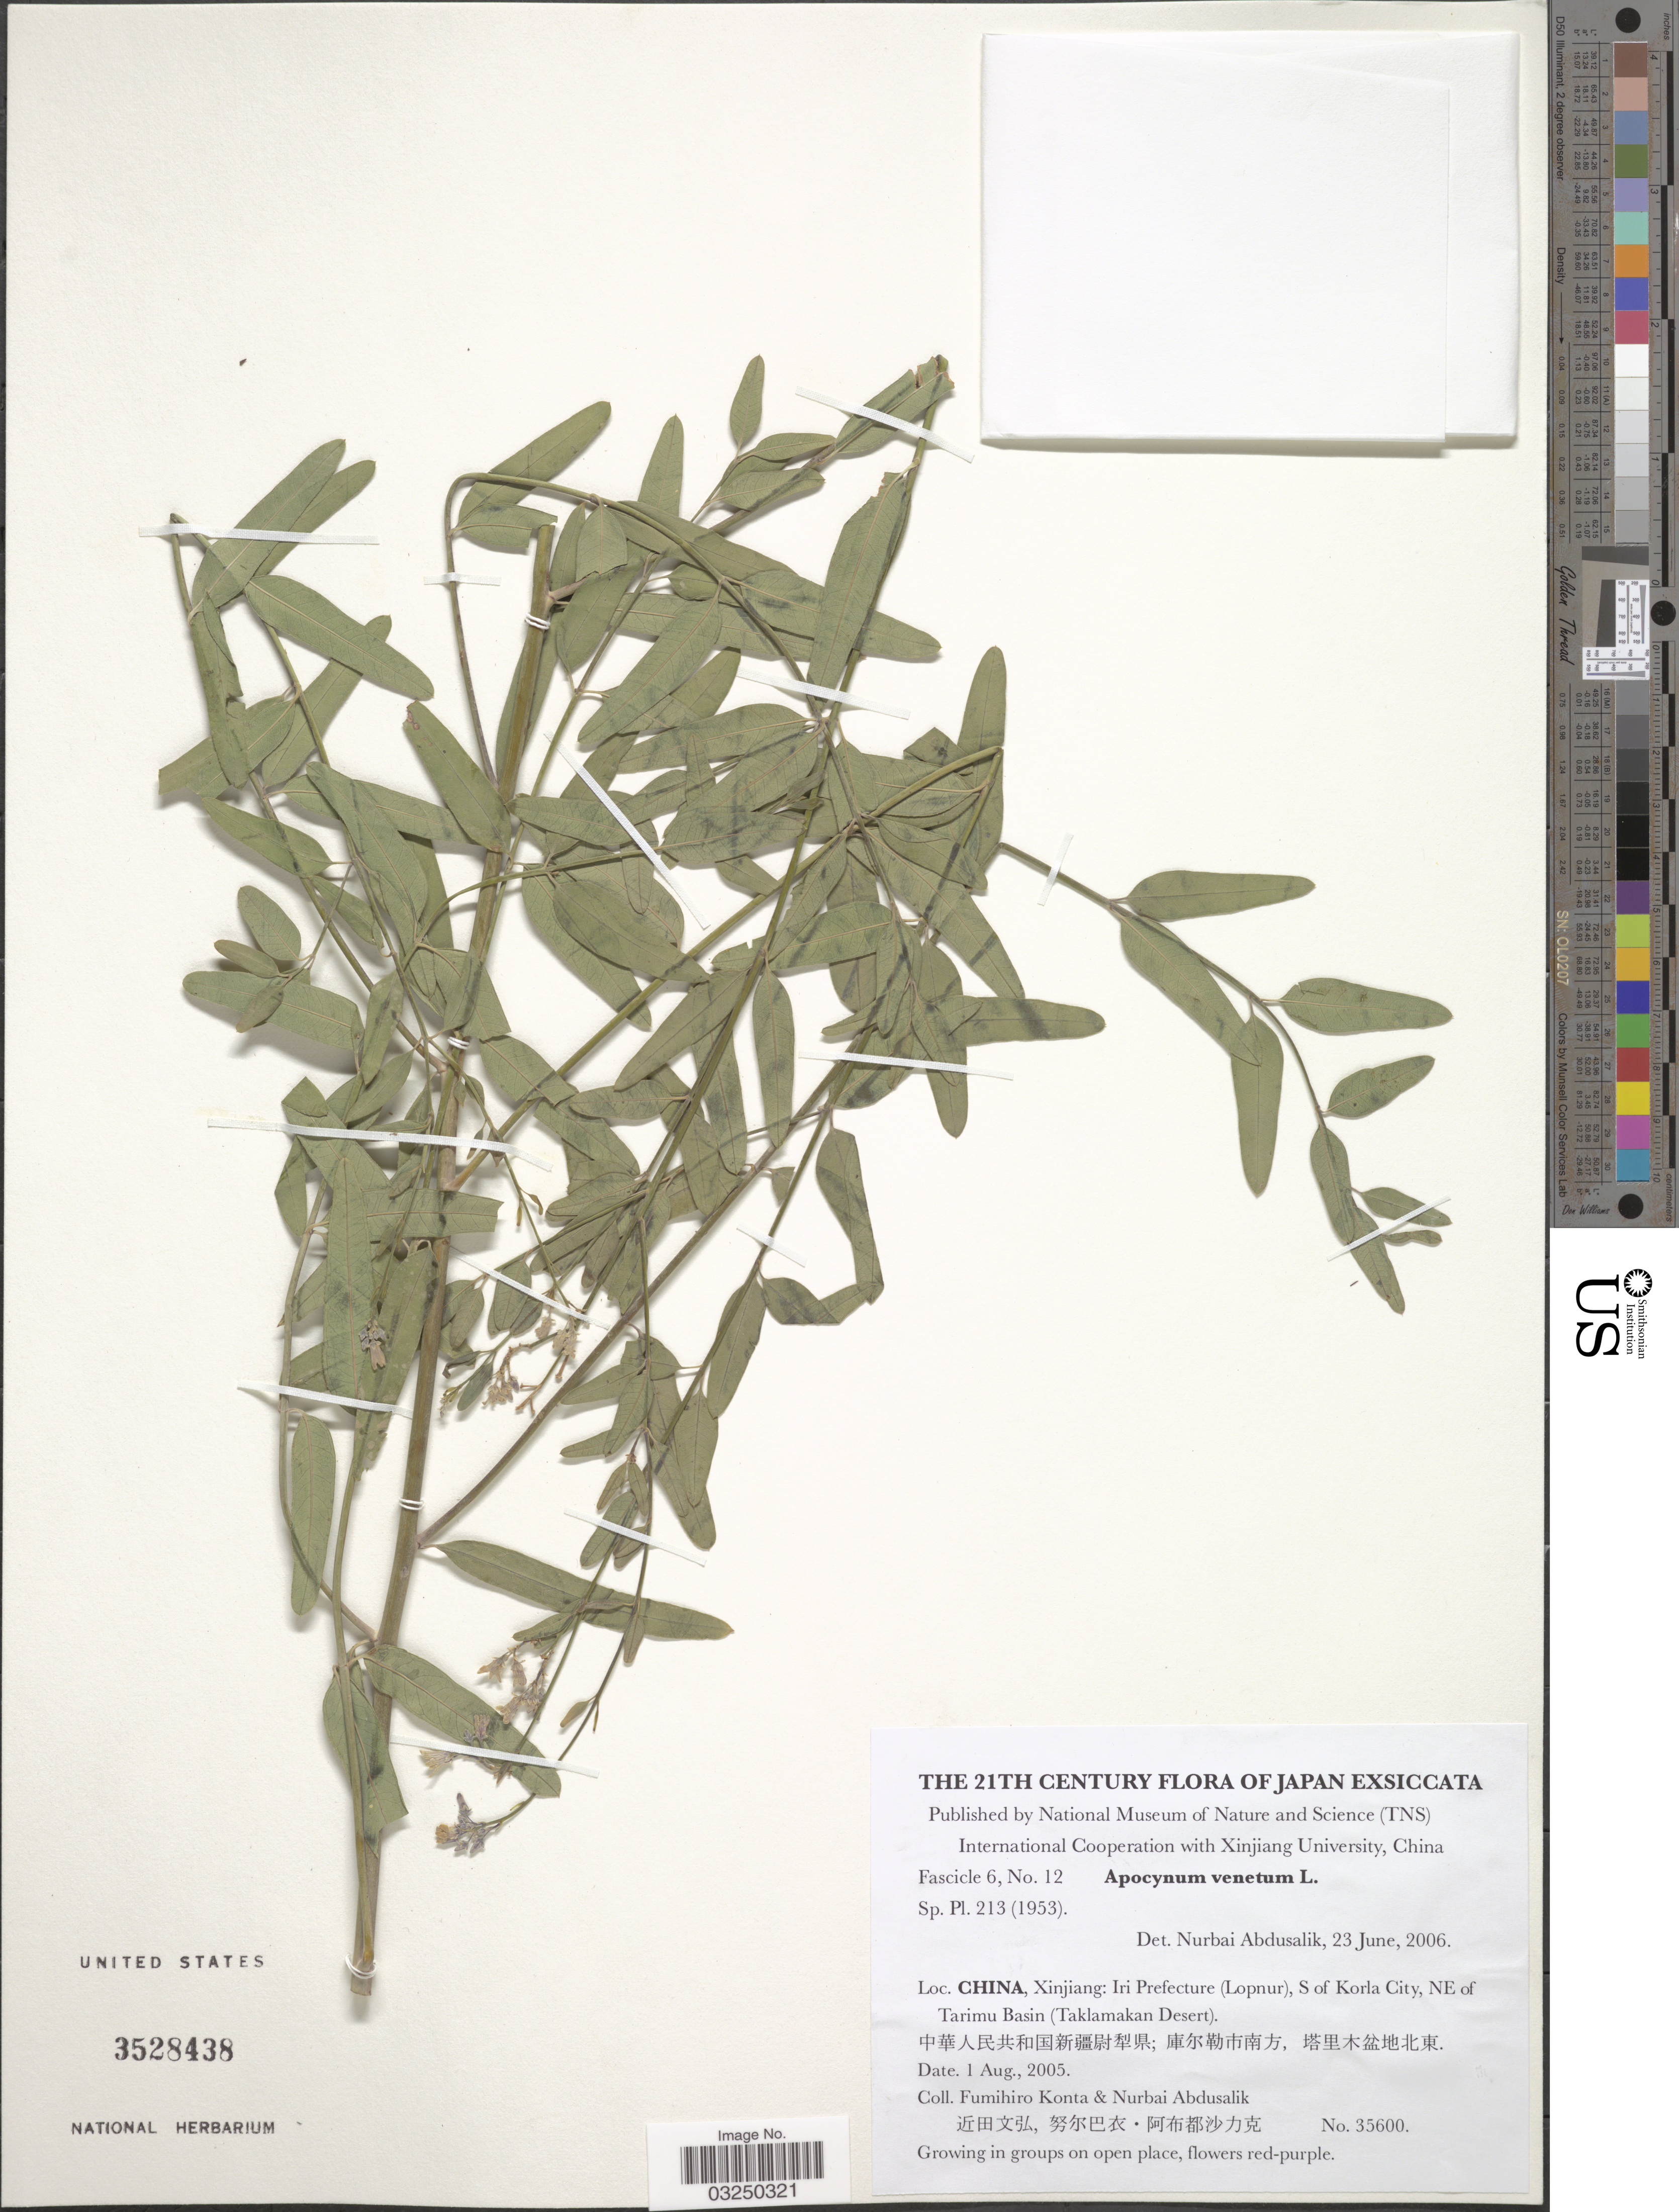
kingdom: Plantae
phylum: Tracheophyta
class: Magnoliopsida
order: Gentianales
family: Apocynaceae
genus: Apocynum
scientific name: Apocynum venetum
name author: L.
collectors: F. Konta & N. Abdusalik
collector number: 35600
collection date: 2005-08-01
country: China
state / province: Xinjiang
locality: Iri Prefecture (Lopnur), S of Korla City, NE of Tarimu Basin (Taklamakan Desert). X.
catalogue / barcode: US 3528438